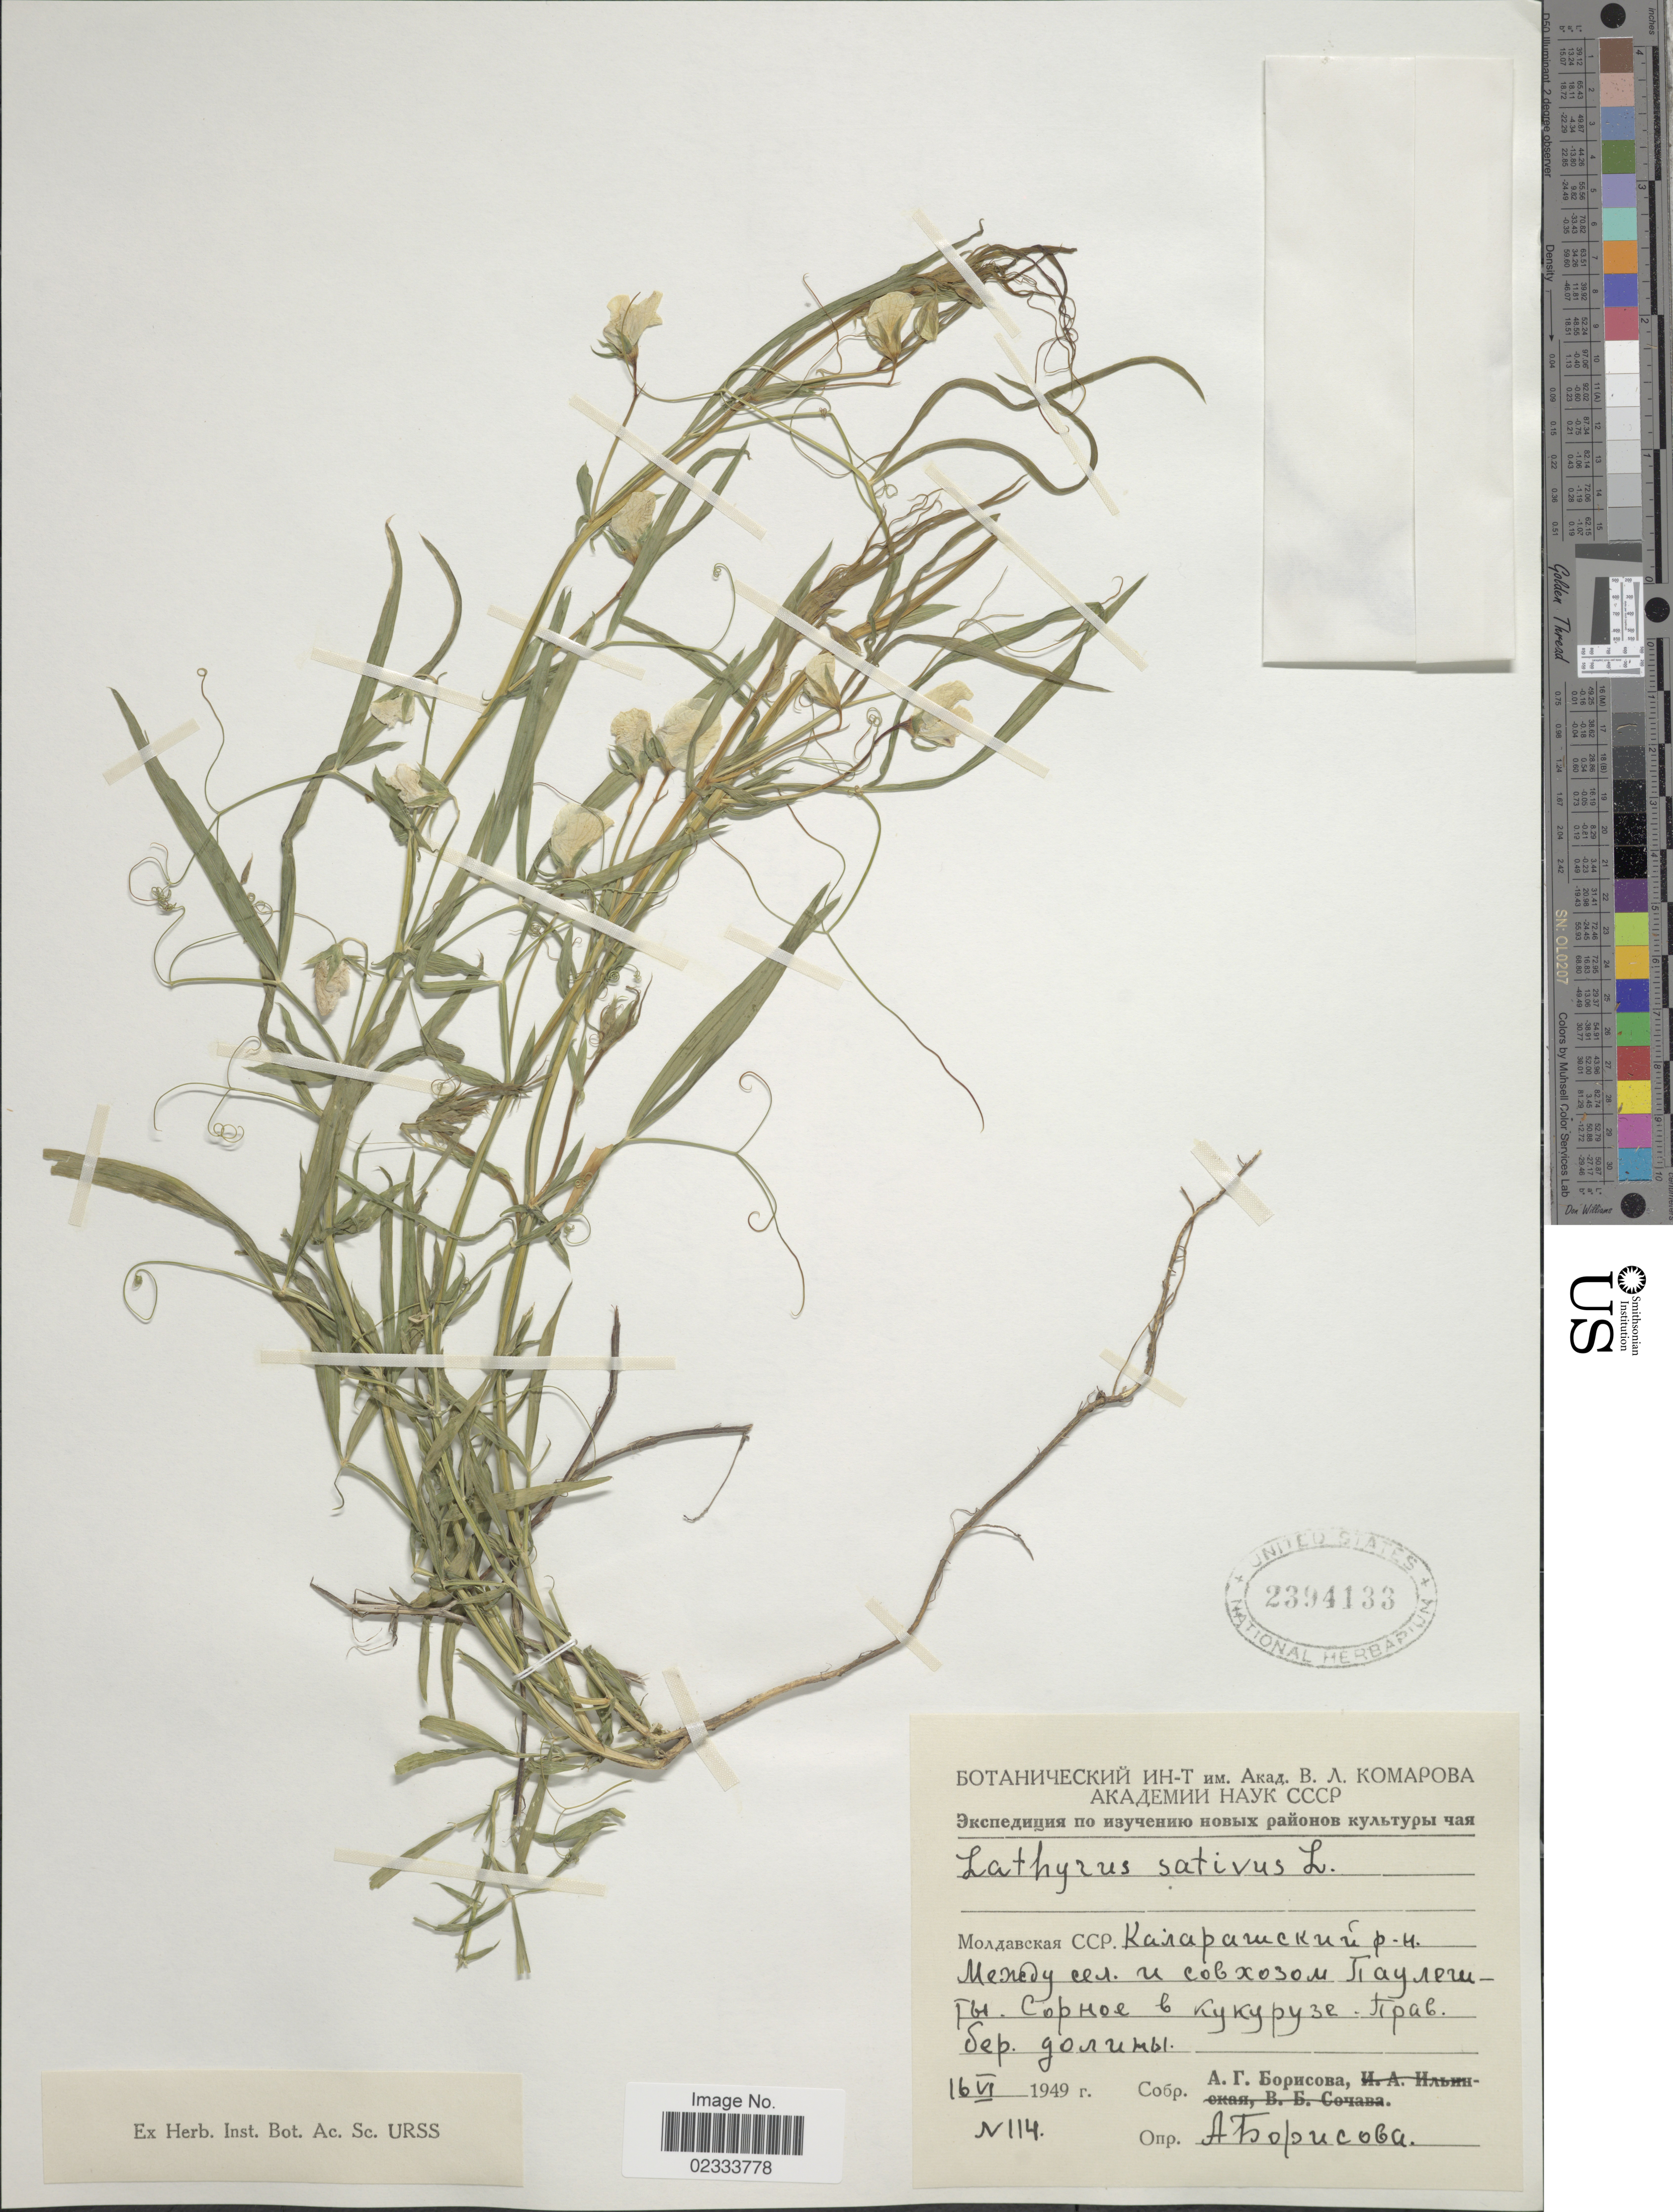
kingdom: Plantae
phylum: Tracheophyta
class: Magnoliopsida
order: Fabales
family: Fabaceae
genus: Lathyrus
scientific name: Lathyrus sativus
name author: L.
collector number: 114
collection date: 1949-06-16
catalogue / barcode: US 2394133